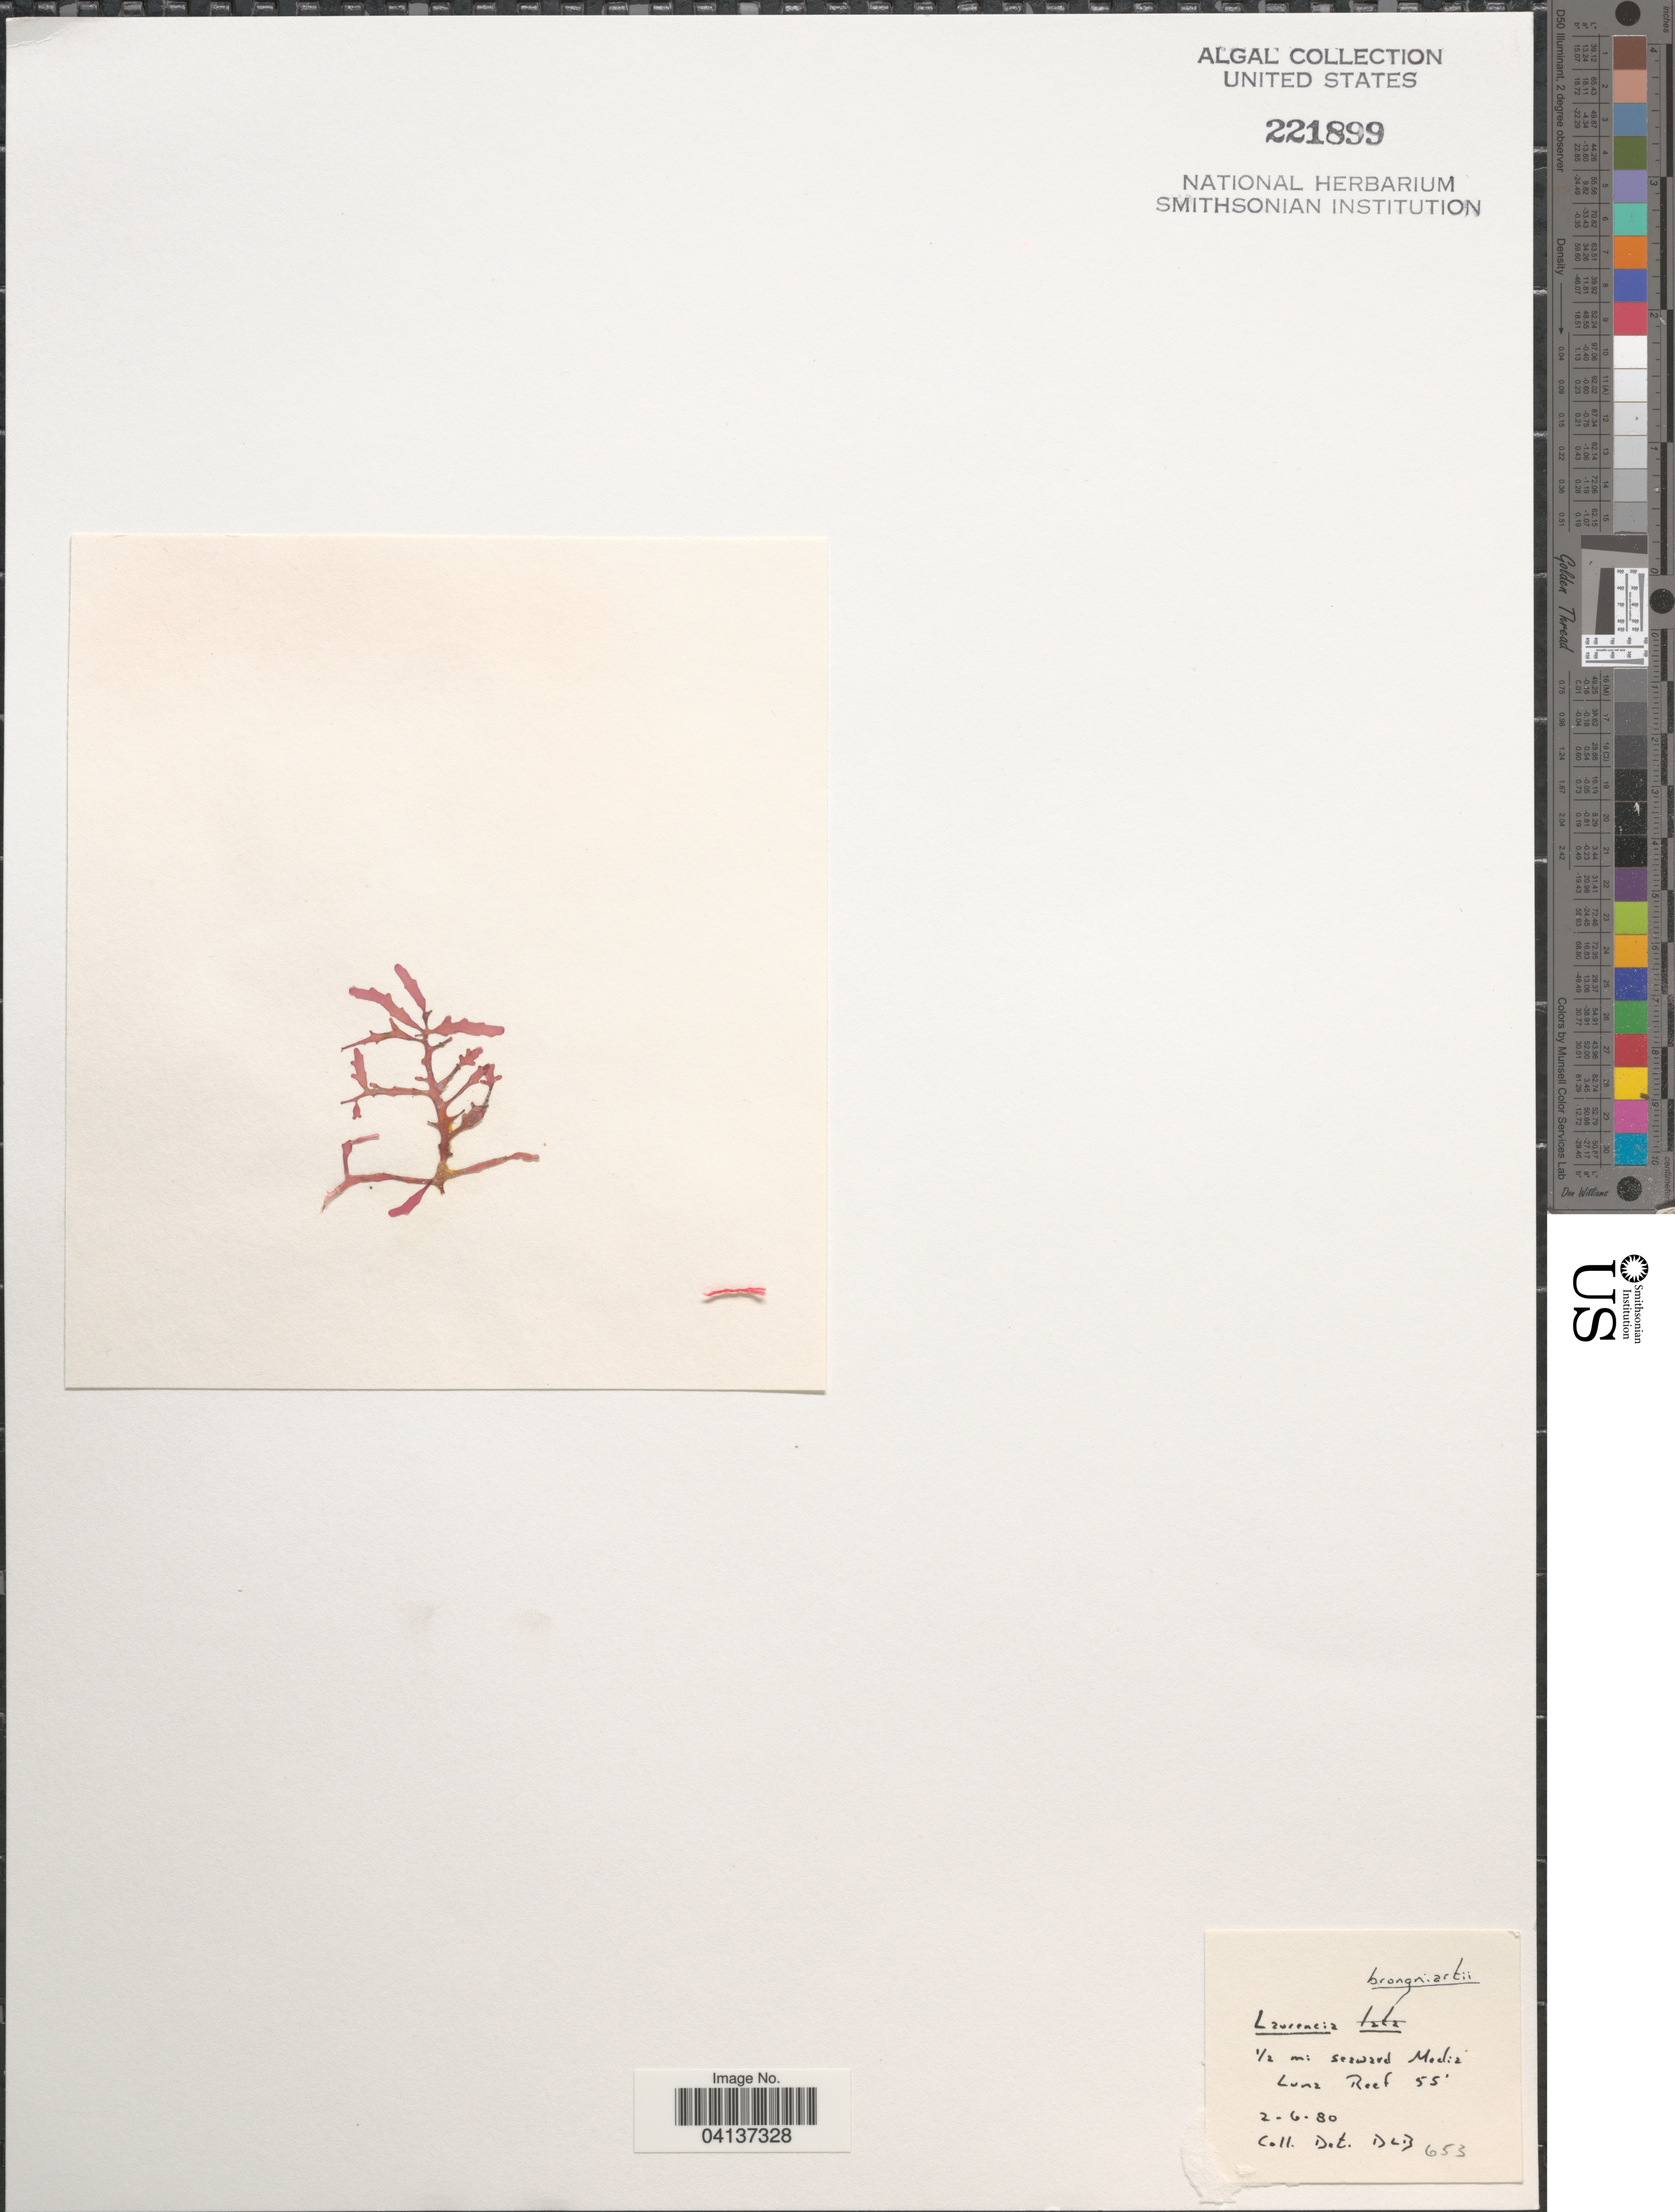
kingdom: Plantae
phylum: Rhodophyta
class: Florideophyceae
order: Ceramiales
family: Rhodomelaceae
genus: Laurencia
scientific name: Laurencia brongniartii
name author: J. Agardh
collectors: D. L. B.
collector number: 653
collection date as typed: Transcribed d/m/y: 6/2/80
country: Puerto Rico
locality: ½ mi seaward Media Luna Reef.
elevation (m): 17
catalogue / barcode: US 221899